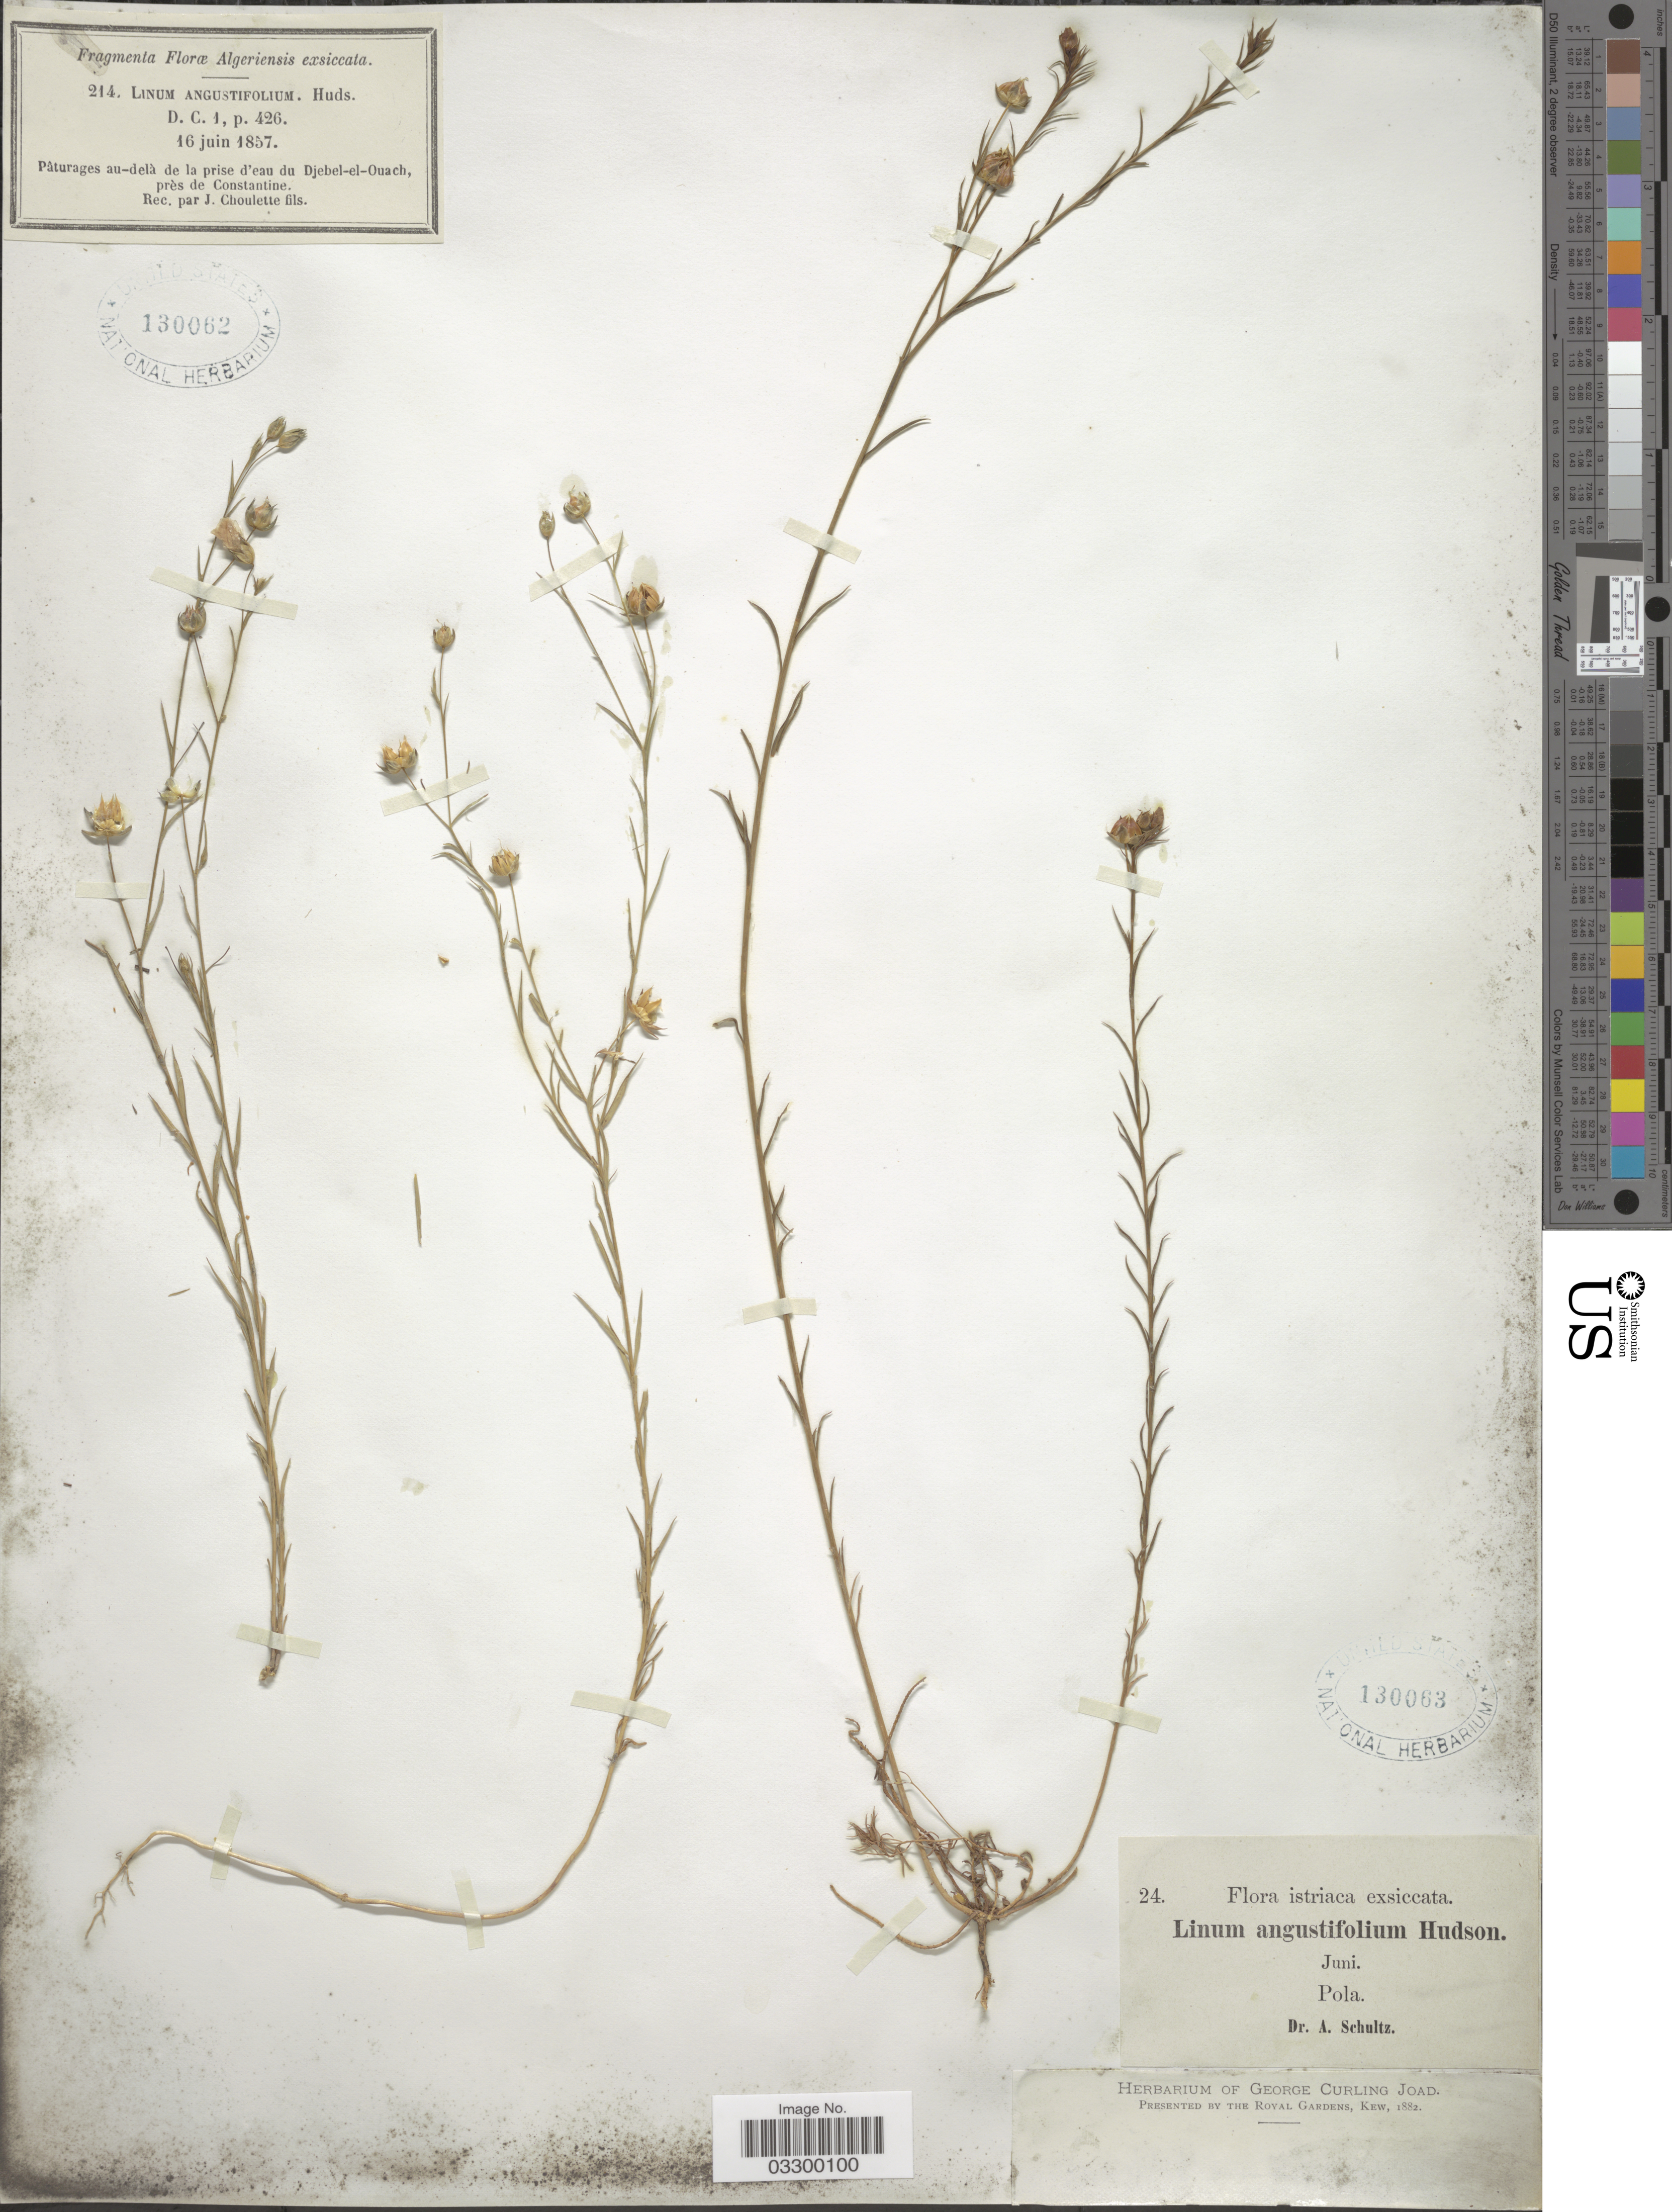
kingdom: Plantae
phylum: Tracheophyta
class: Magnoliopsida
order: Malpighiales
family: Linaceae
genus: Linum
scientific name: Linum angustifolium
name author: Huds.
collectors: A. Schultz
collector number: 24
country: Croatia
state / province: Istria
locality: Pola.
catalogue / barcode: US 130063-2